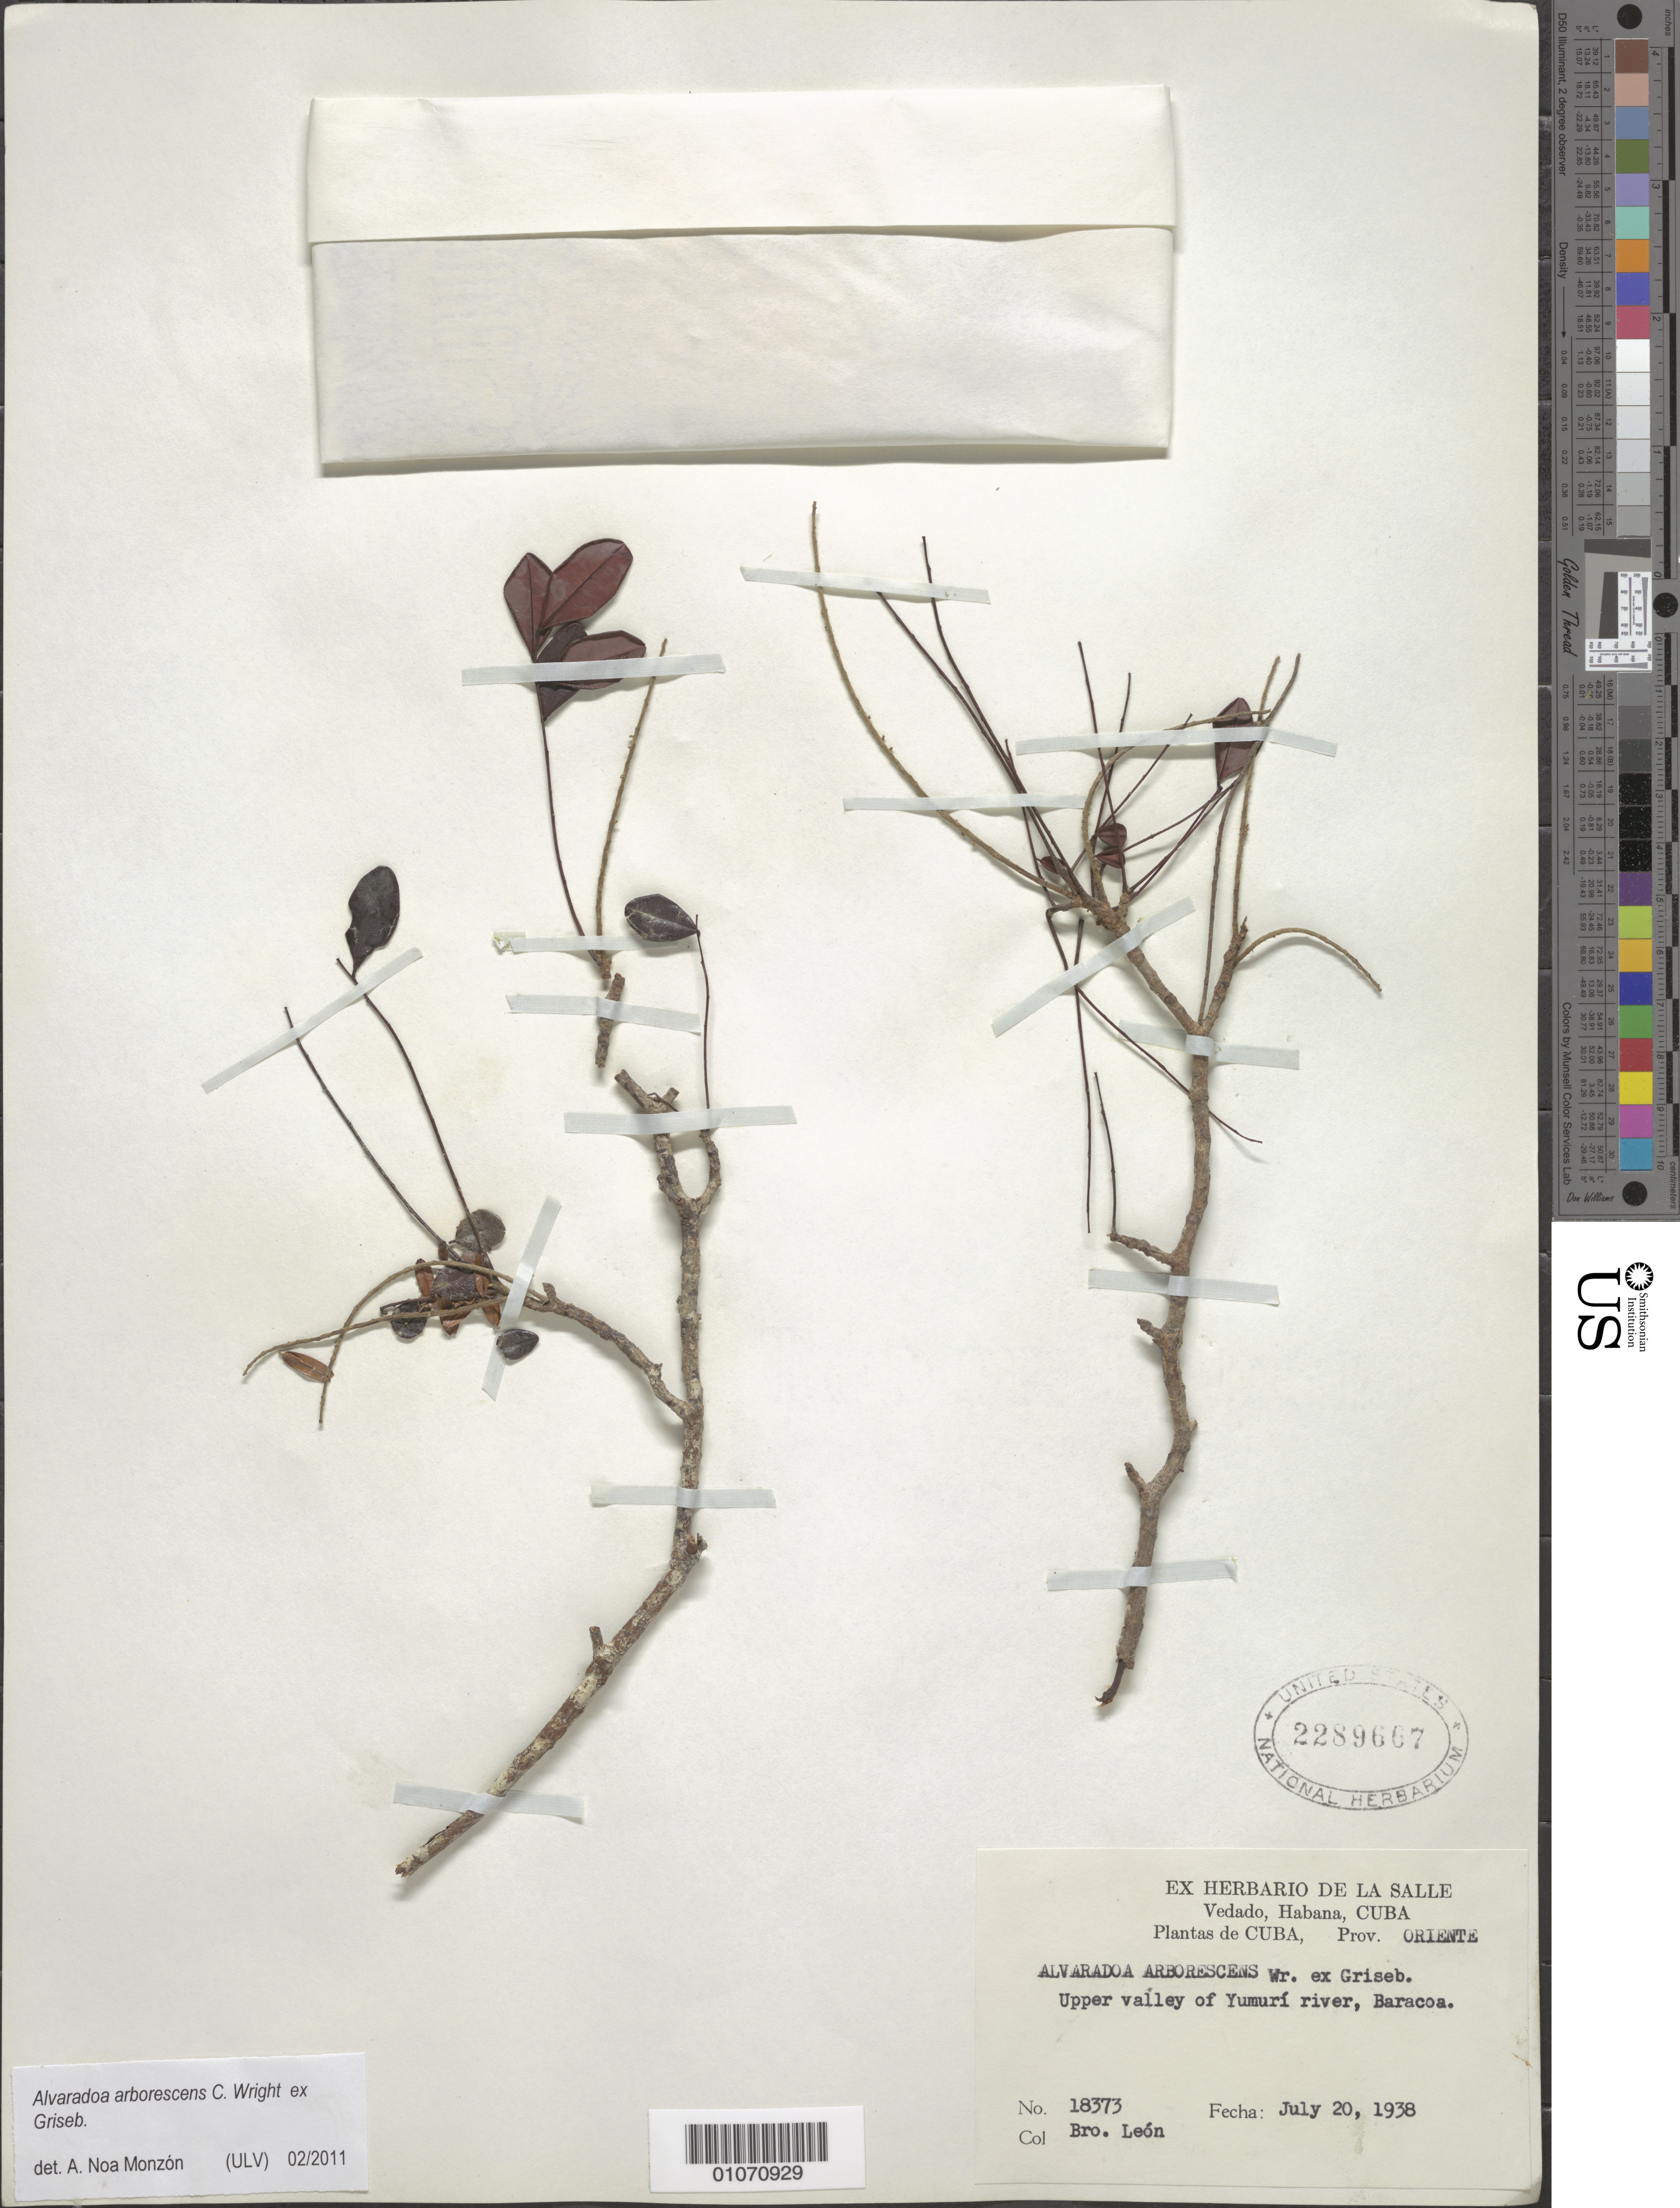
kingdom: Plantae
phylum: Tracheophyta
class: Magnoliopsida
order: Picramniales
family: Picramniaceae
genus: Alvaradoa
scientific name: Alvaradoa arborescens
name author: C. Wright in Griseb.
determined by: Noa Monzón, A.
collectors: Bro. León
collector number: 18373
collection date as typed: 20 Jul 1938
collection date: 1938-07-20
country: Cuba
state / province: Guantanamo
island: Cuba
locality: Yumurí River, upper valley; Baracoa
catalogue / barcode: US 2289667